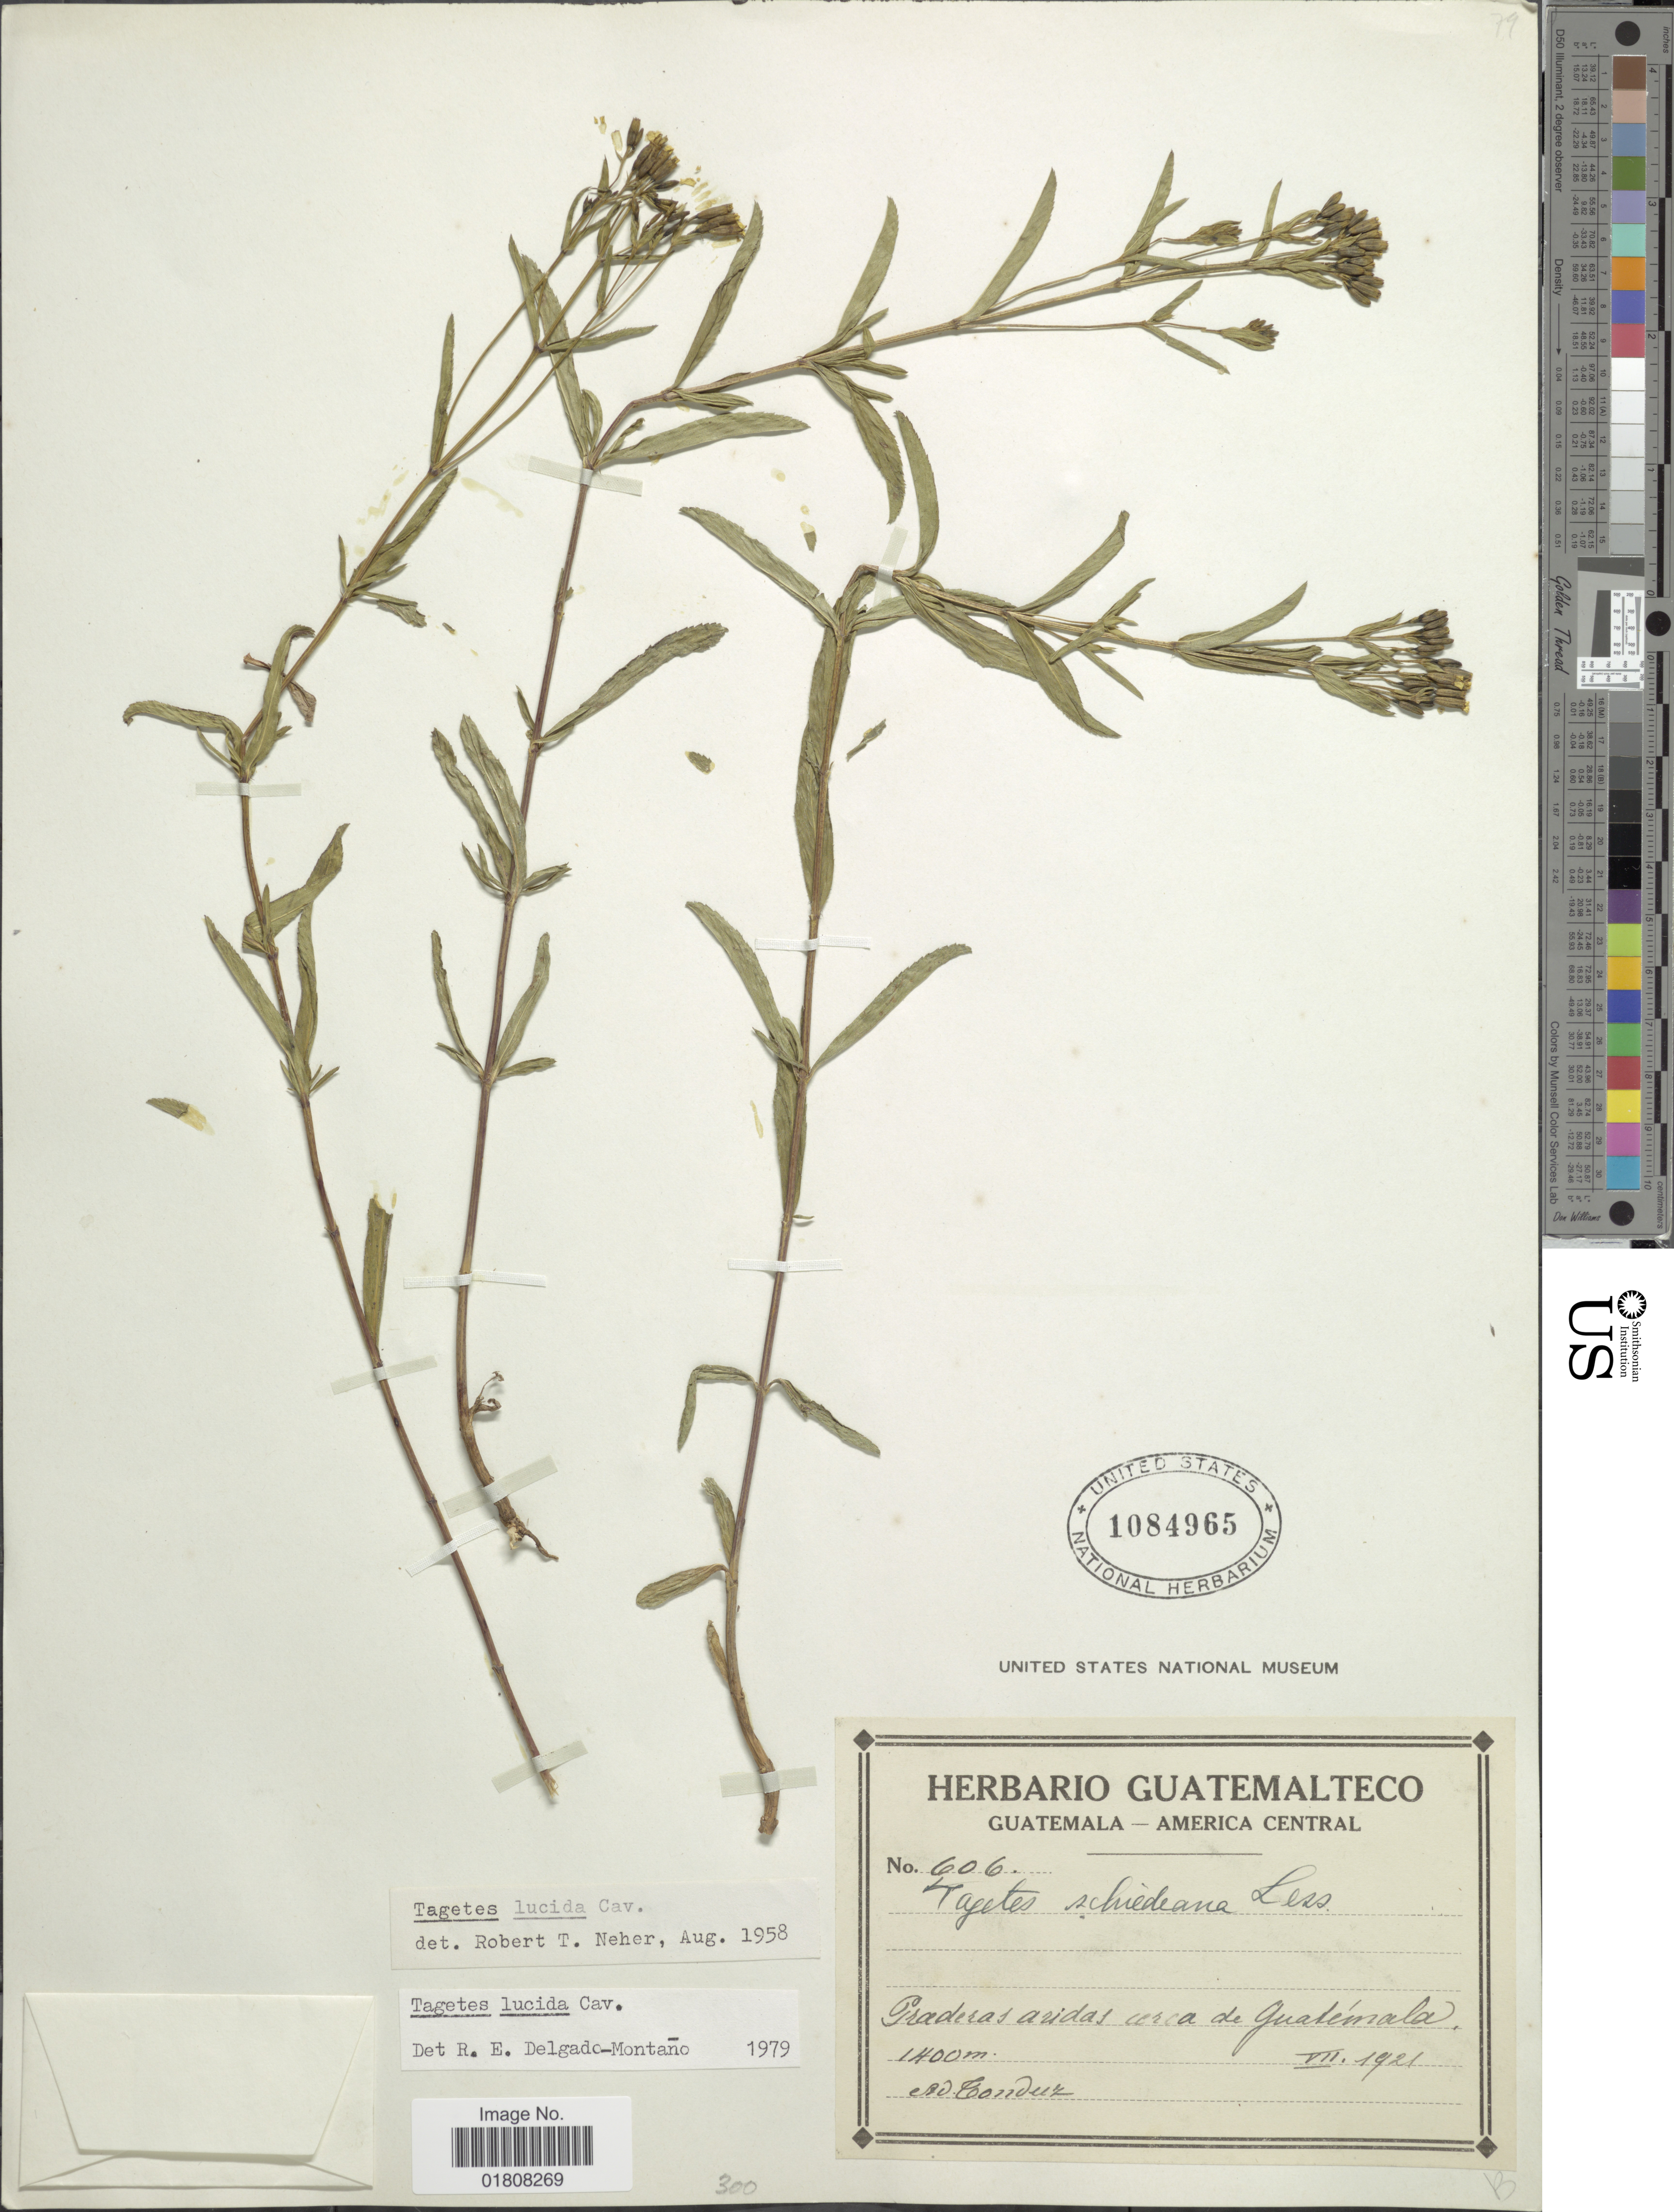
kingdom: Plantae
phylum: Tracheophyta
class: Magnoliopsida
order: Asterales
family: Asteraceae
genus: Tagetes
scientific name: Tagetes lucida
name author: Cav.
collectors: A. Tonduz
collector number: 606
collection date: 1921-07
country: Guatemala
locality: Praderas aridas cerca de Guatemala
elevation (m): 1400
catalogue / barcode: US 1084965